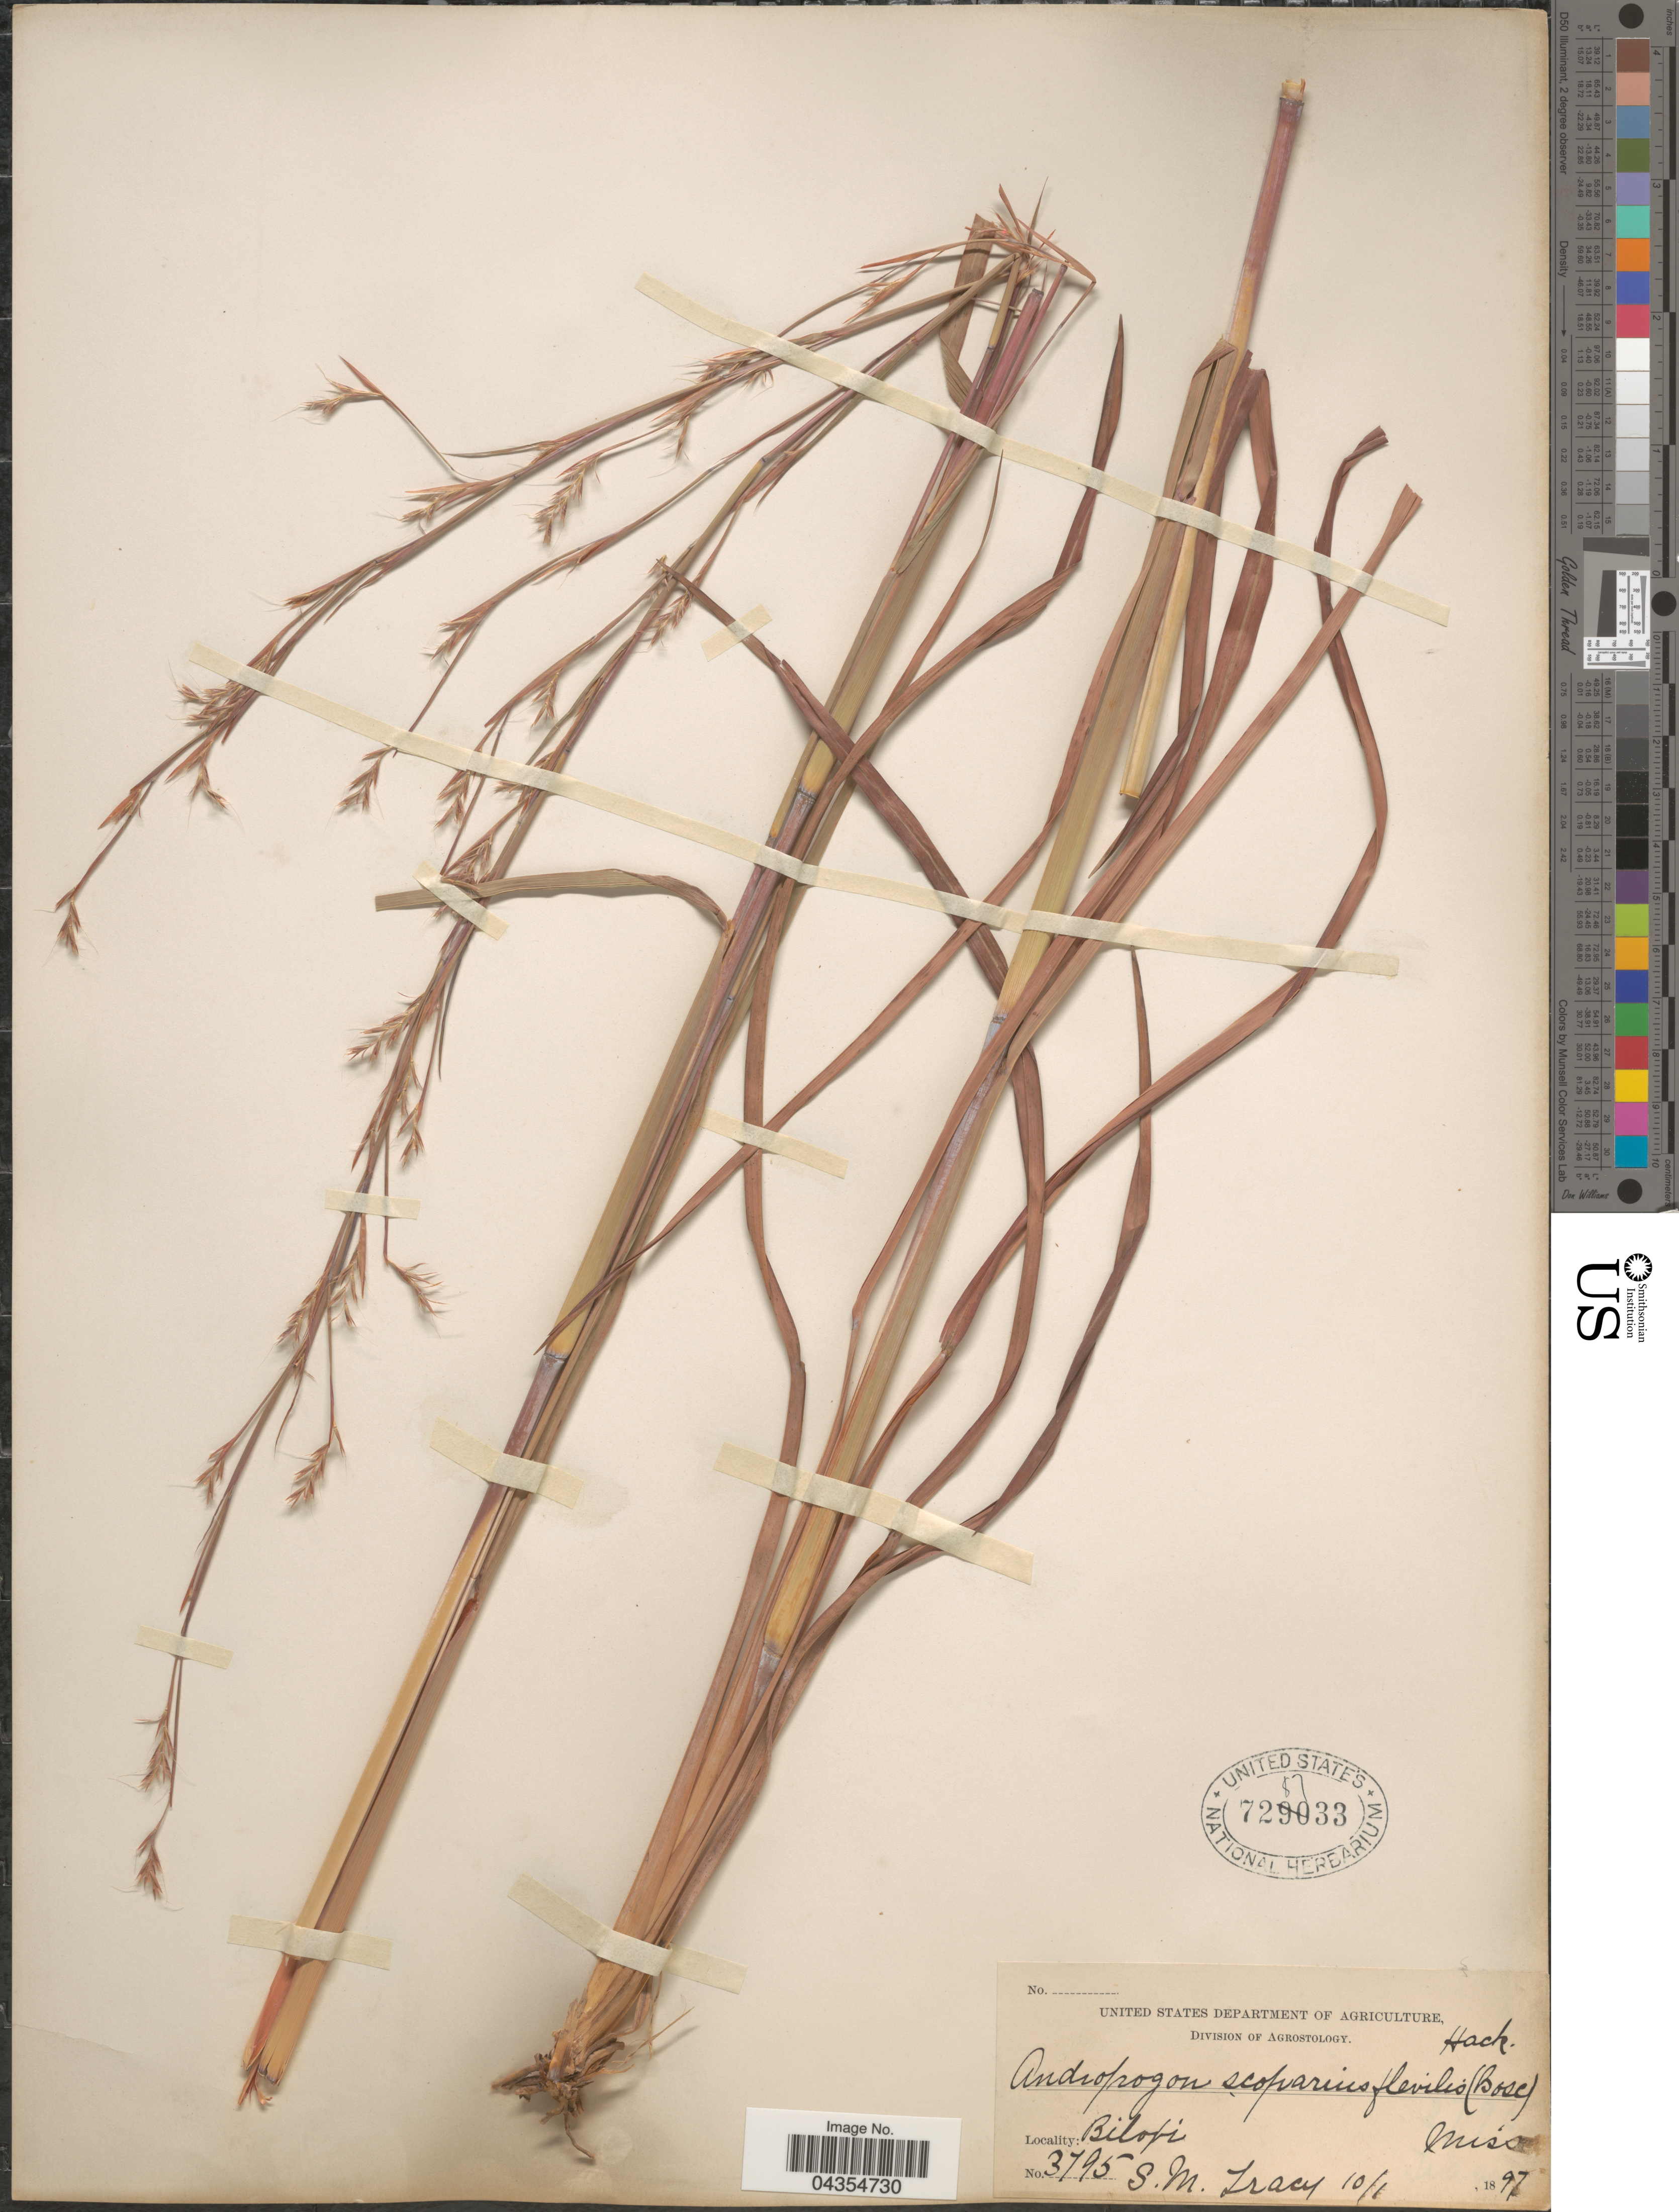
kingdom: Plantae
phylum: Tracheophyta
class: Liliopsida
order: Poales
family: Poaceae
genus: Schizachyrium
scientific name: Schizachyrium sanguineum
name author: (Retz.) Alston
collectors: S. M. Tracy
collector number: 3795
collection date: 1897-10-01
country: United States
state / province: Mississippi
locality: Biloxi.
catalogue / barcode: US 728733